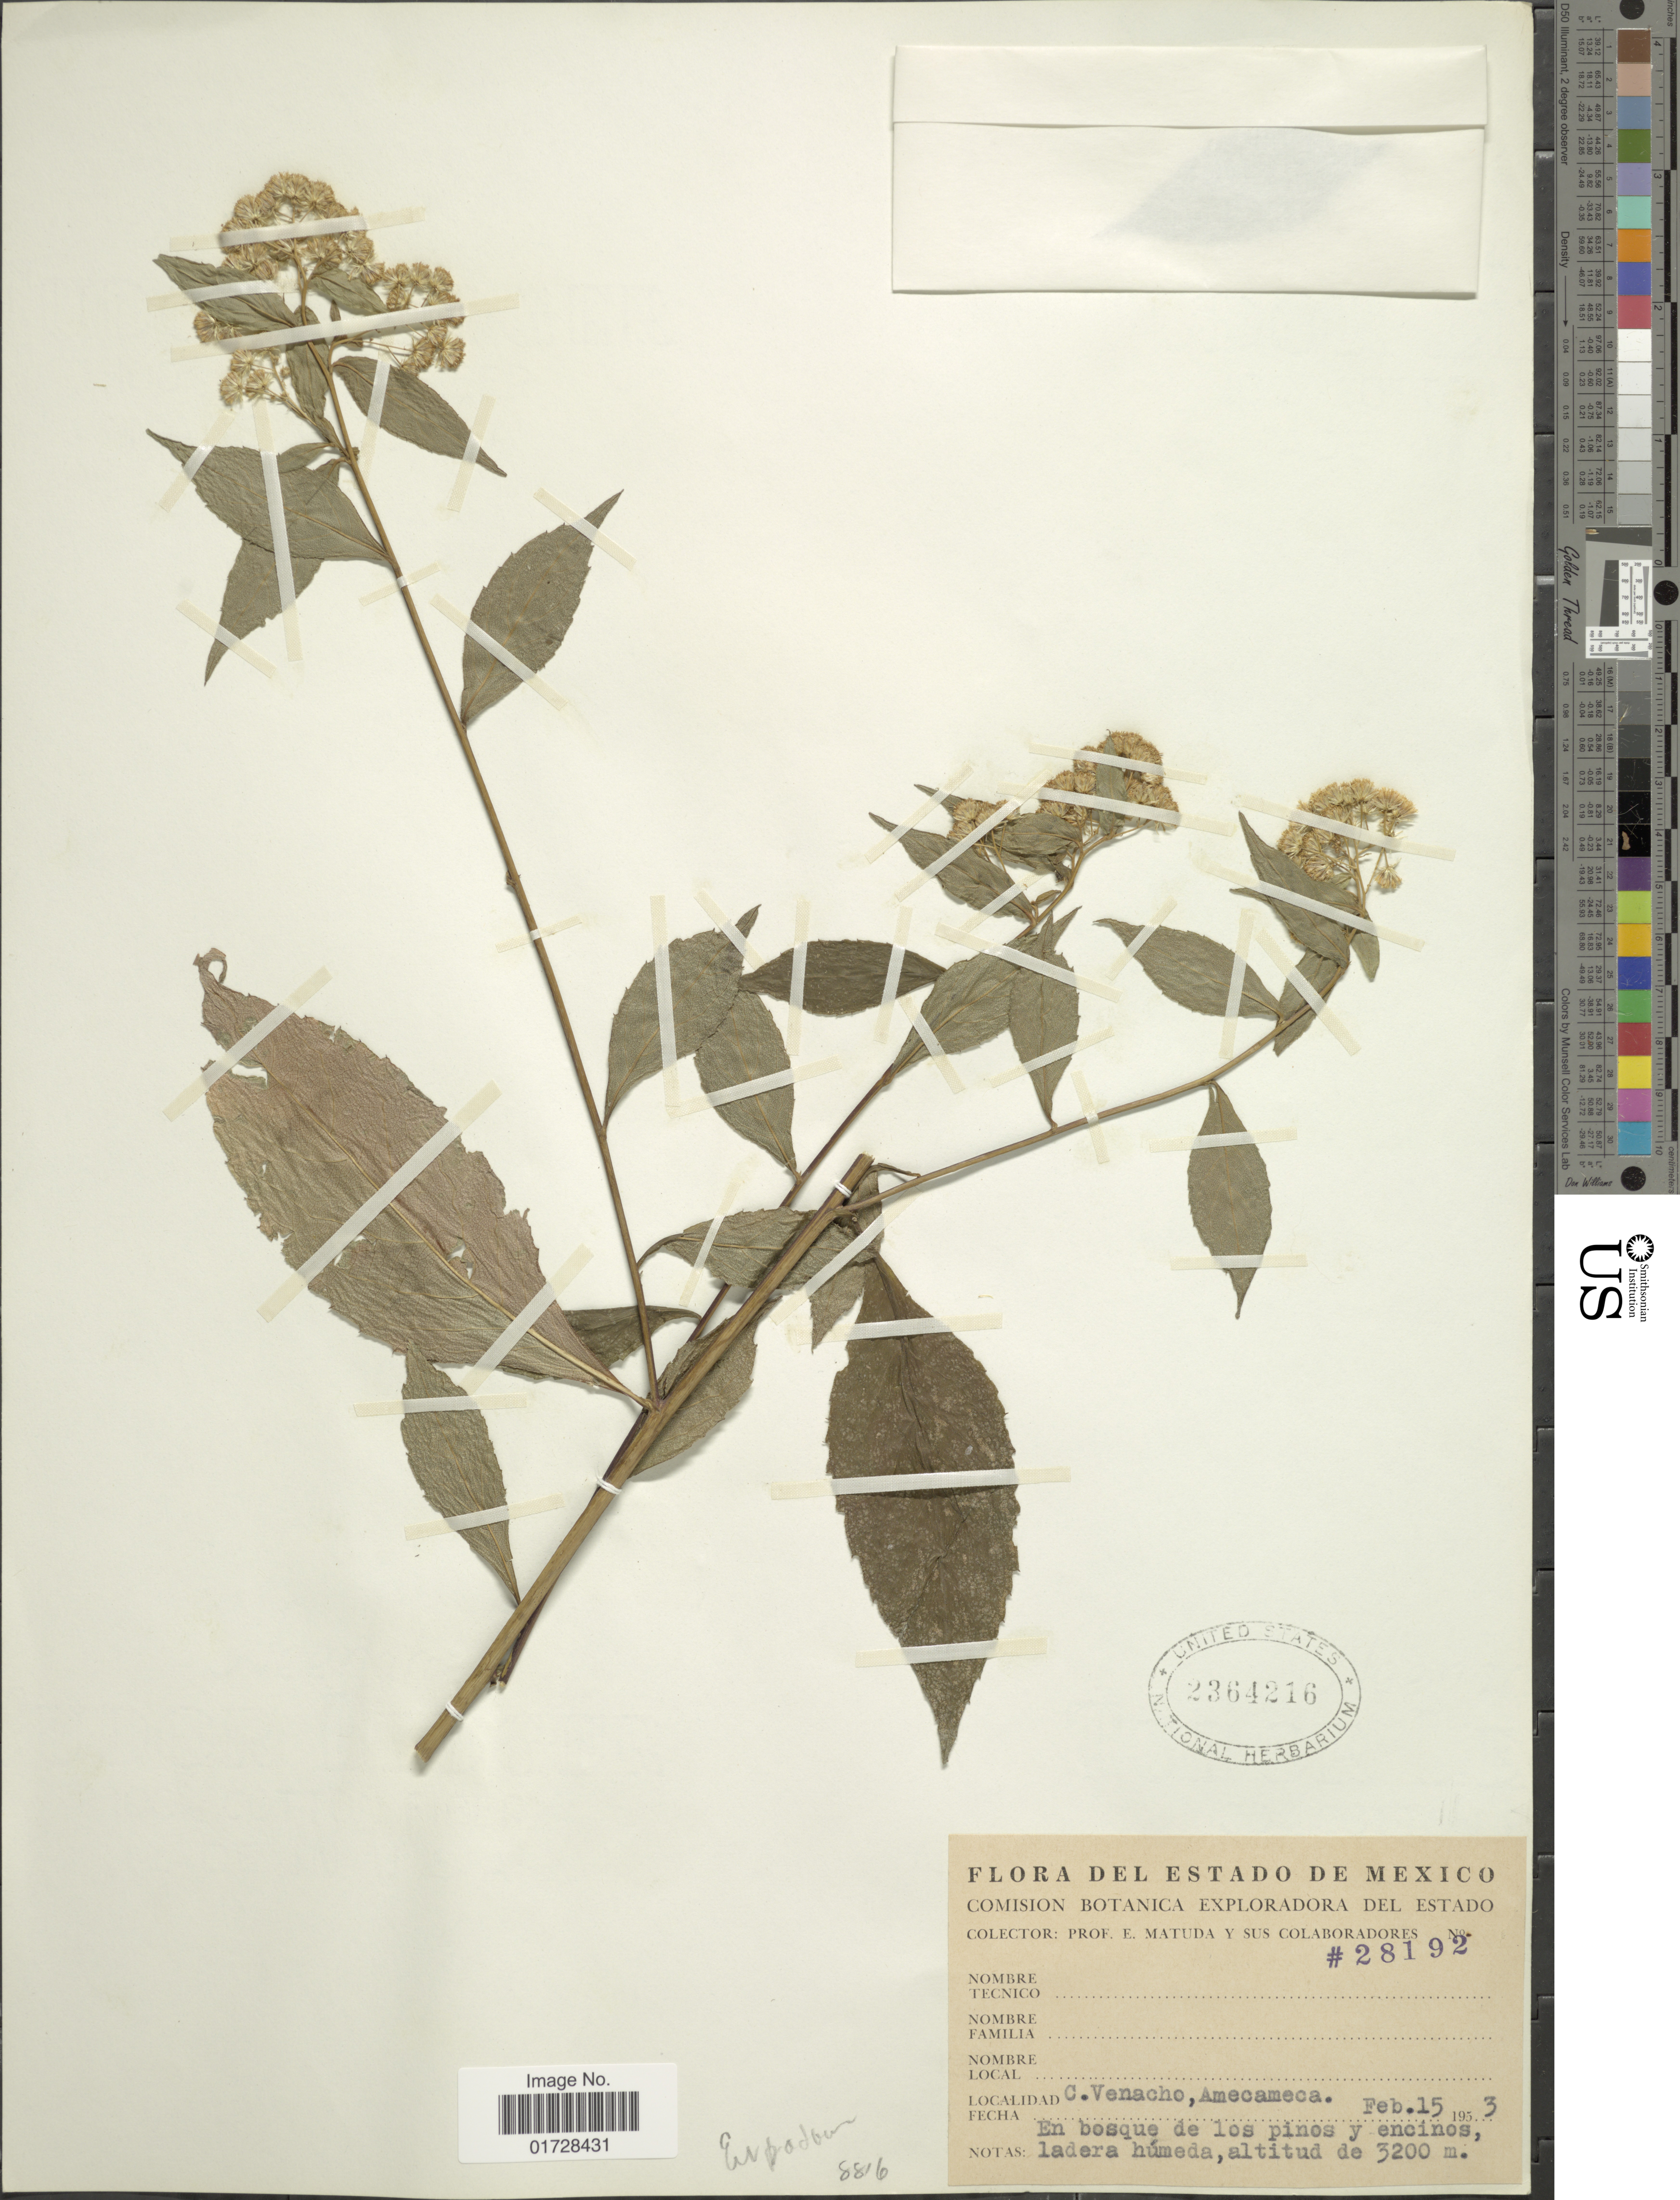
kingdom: Plantae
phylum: Tracheophyta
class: Magnoliopsida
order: Asterales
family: Asteraceae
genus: Archibaccharis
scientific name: Archibaccharis asperifolia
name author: (Benth.) S.F. Blake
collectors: E. Matuda & et al.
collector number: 28192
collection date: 1953-02-15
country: Mexico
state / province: México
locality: C. Venacho, Amecameca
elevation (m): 3200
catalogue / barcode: US 2364216